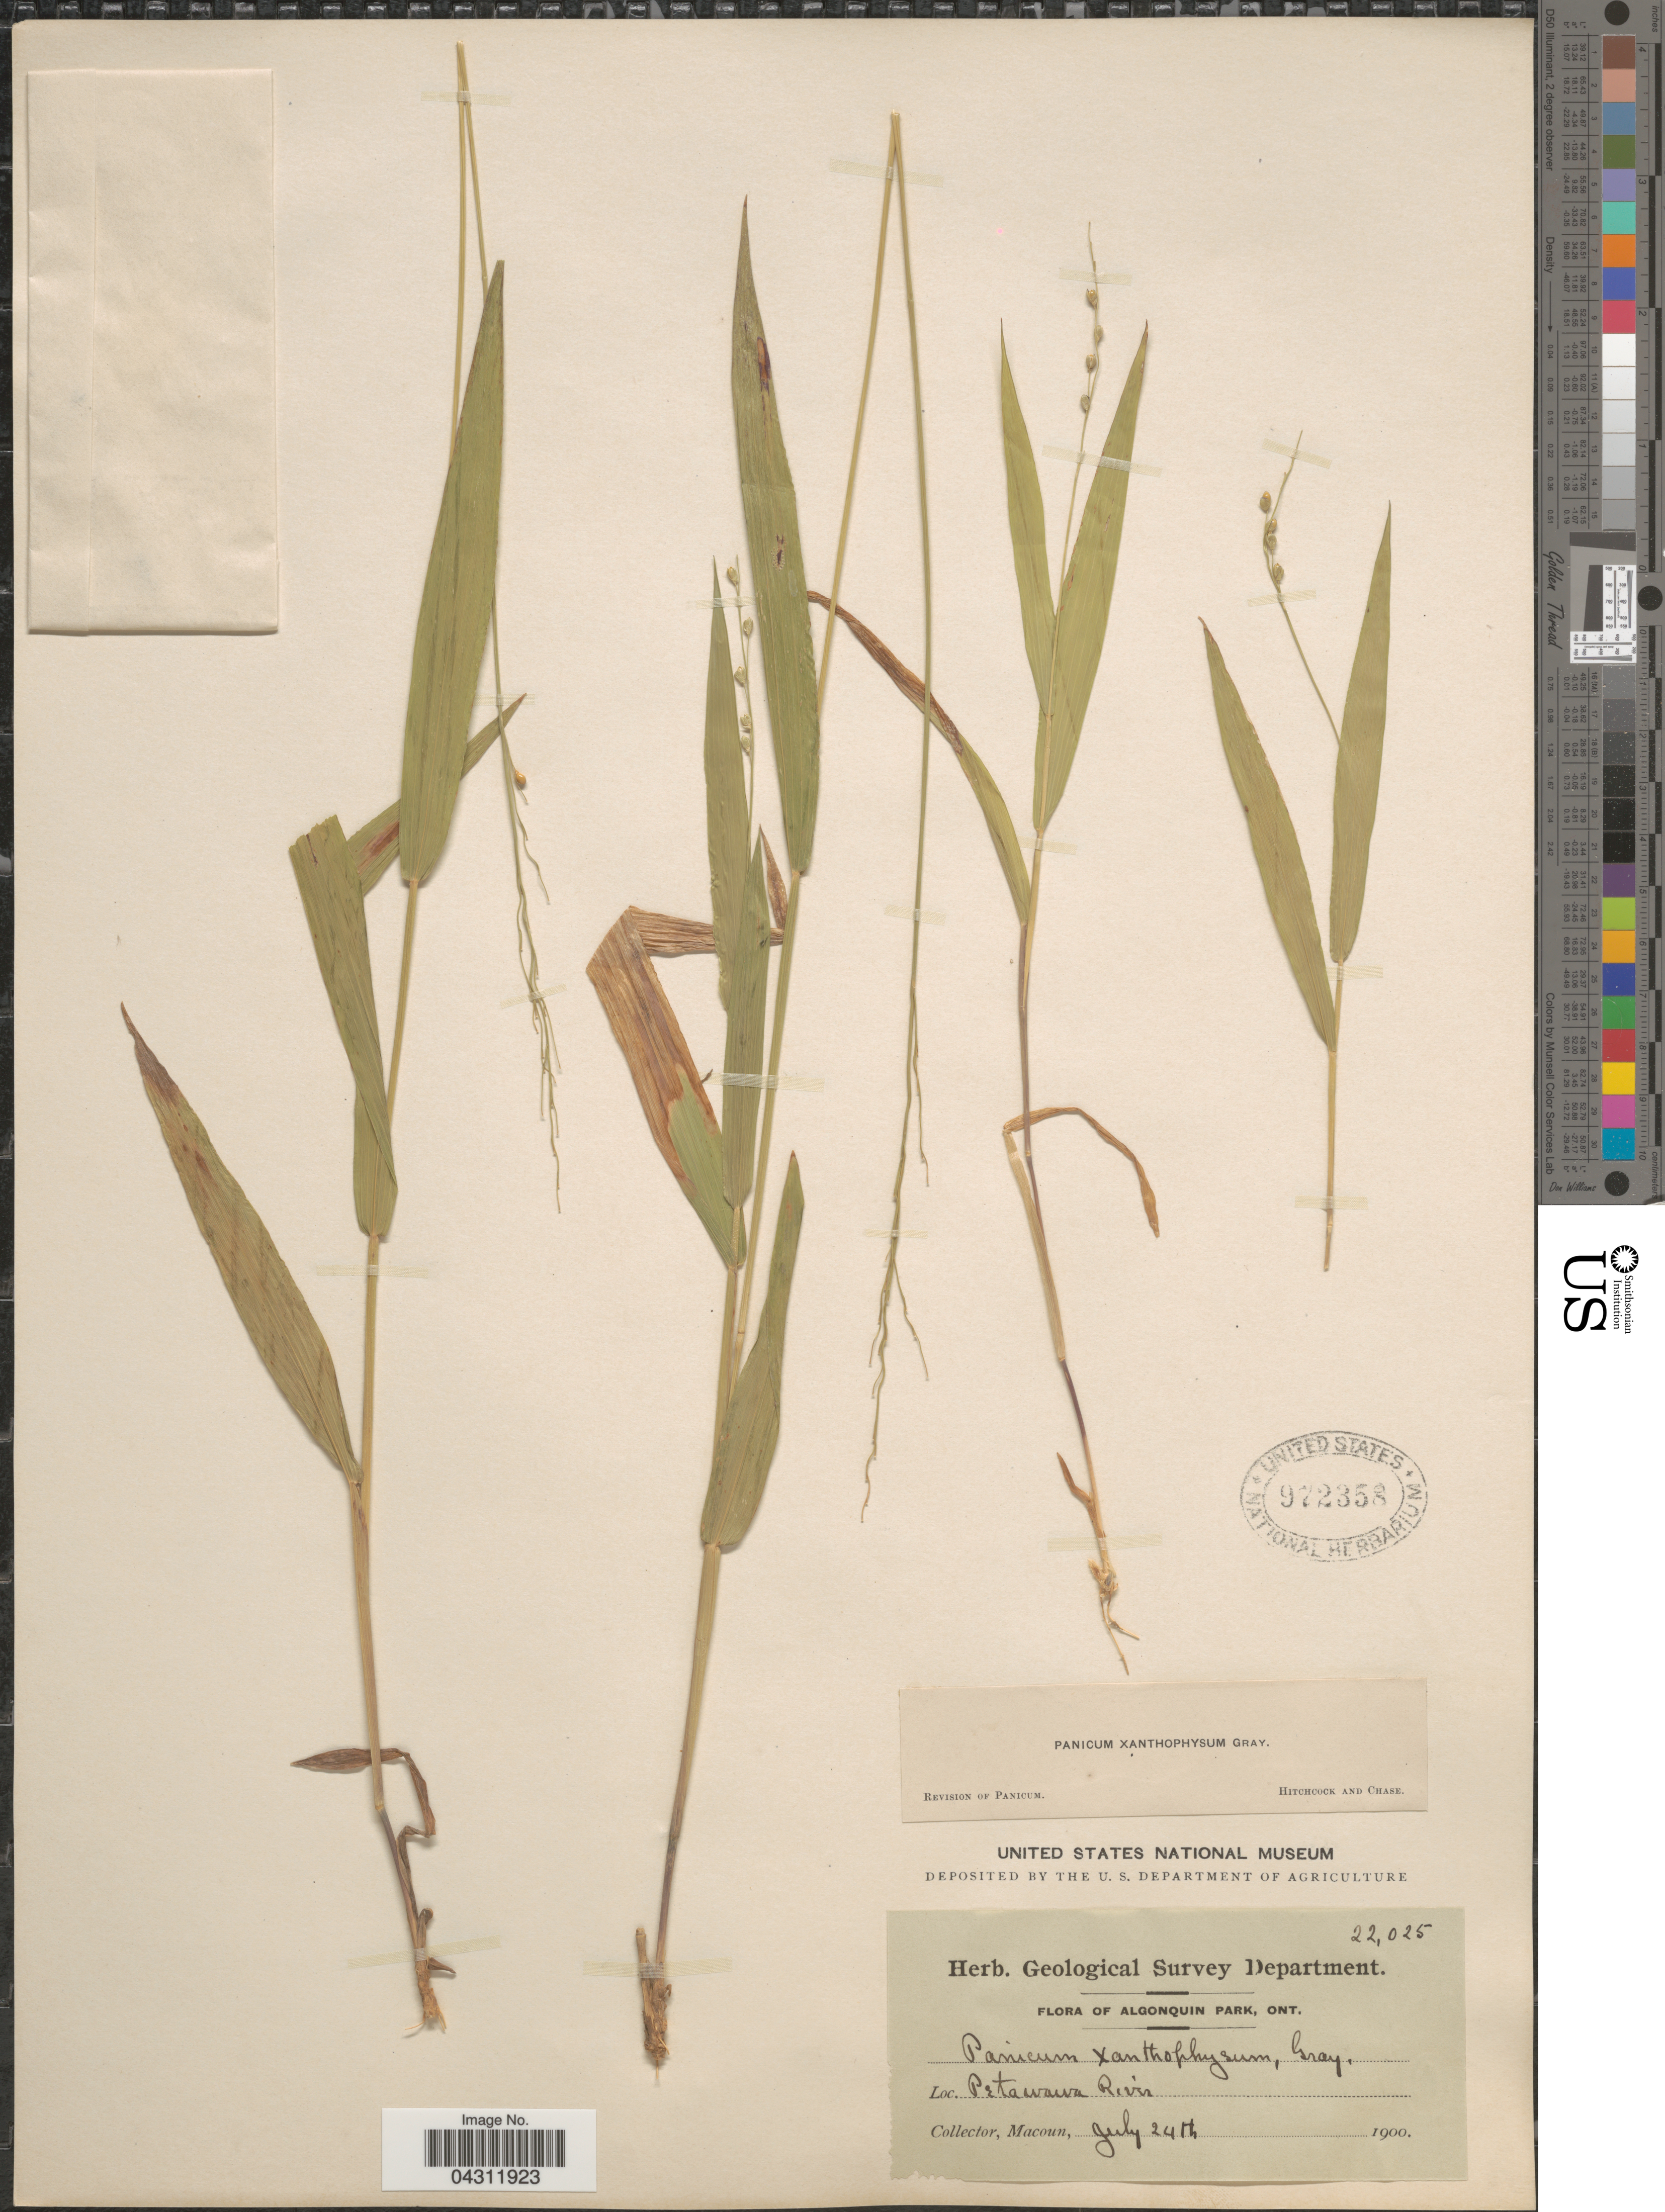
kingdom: Plantae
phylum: Tracheophyta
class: Liliopsida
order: Poales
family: Poaceae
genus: Dichanthelium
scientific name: Dichanthelium xanthophysum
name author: (A. Gray) Freckmann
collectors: -- Macoun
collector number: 22025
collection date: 1900-07-24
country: Canada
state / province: Ontario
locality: Algonquin Park. Petawawa River.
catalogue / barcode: US 972358